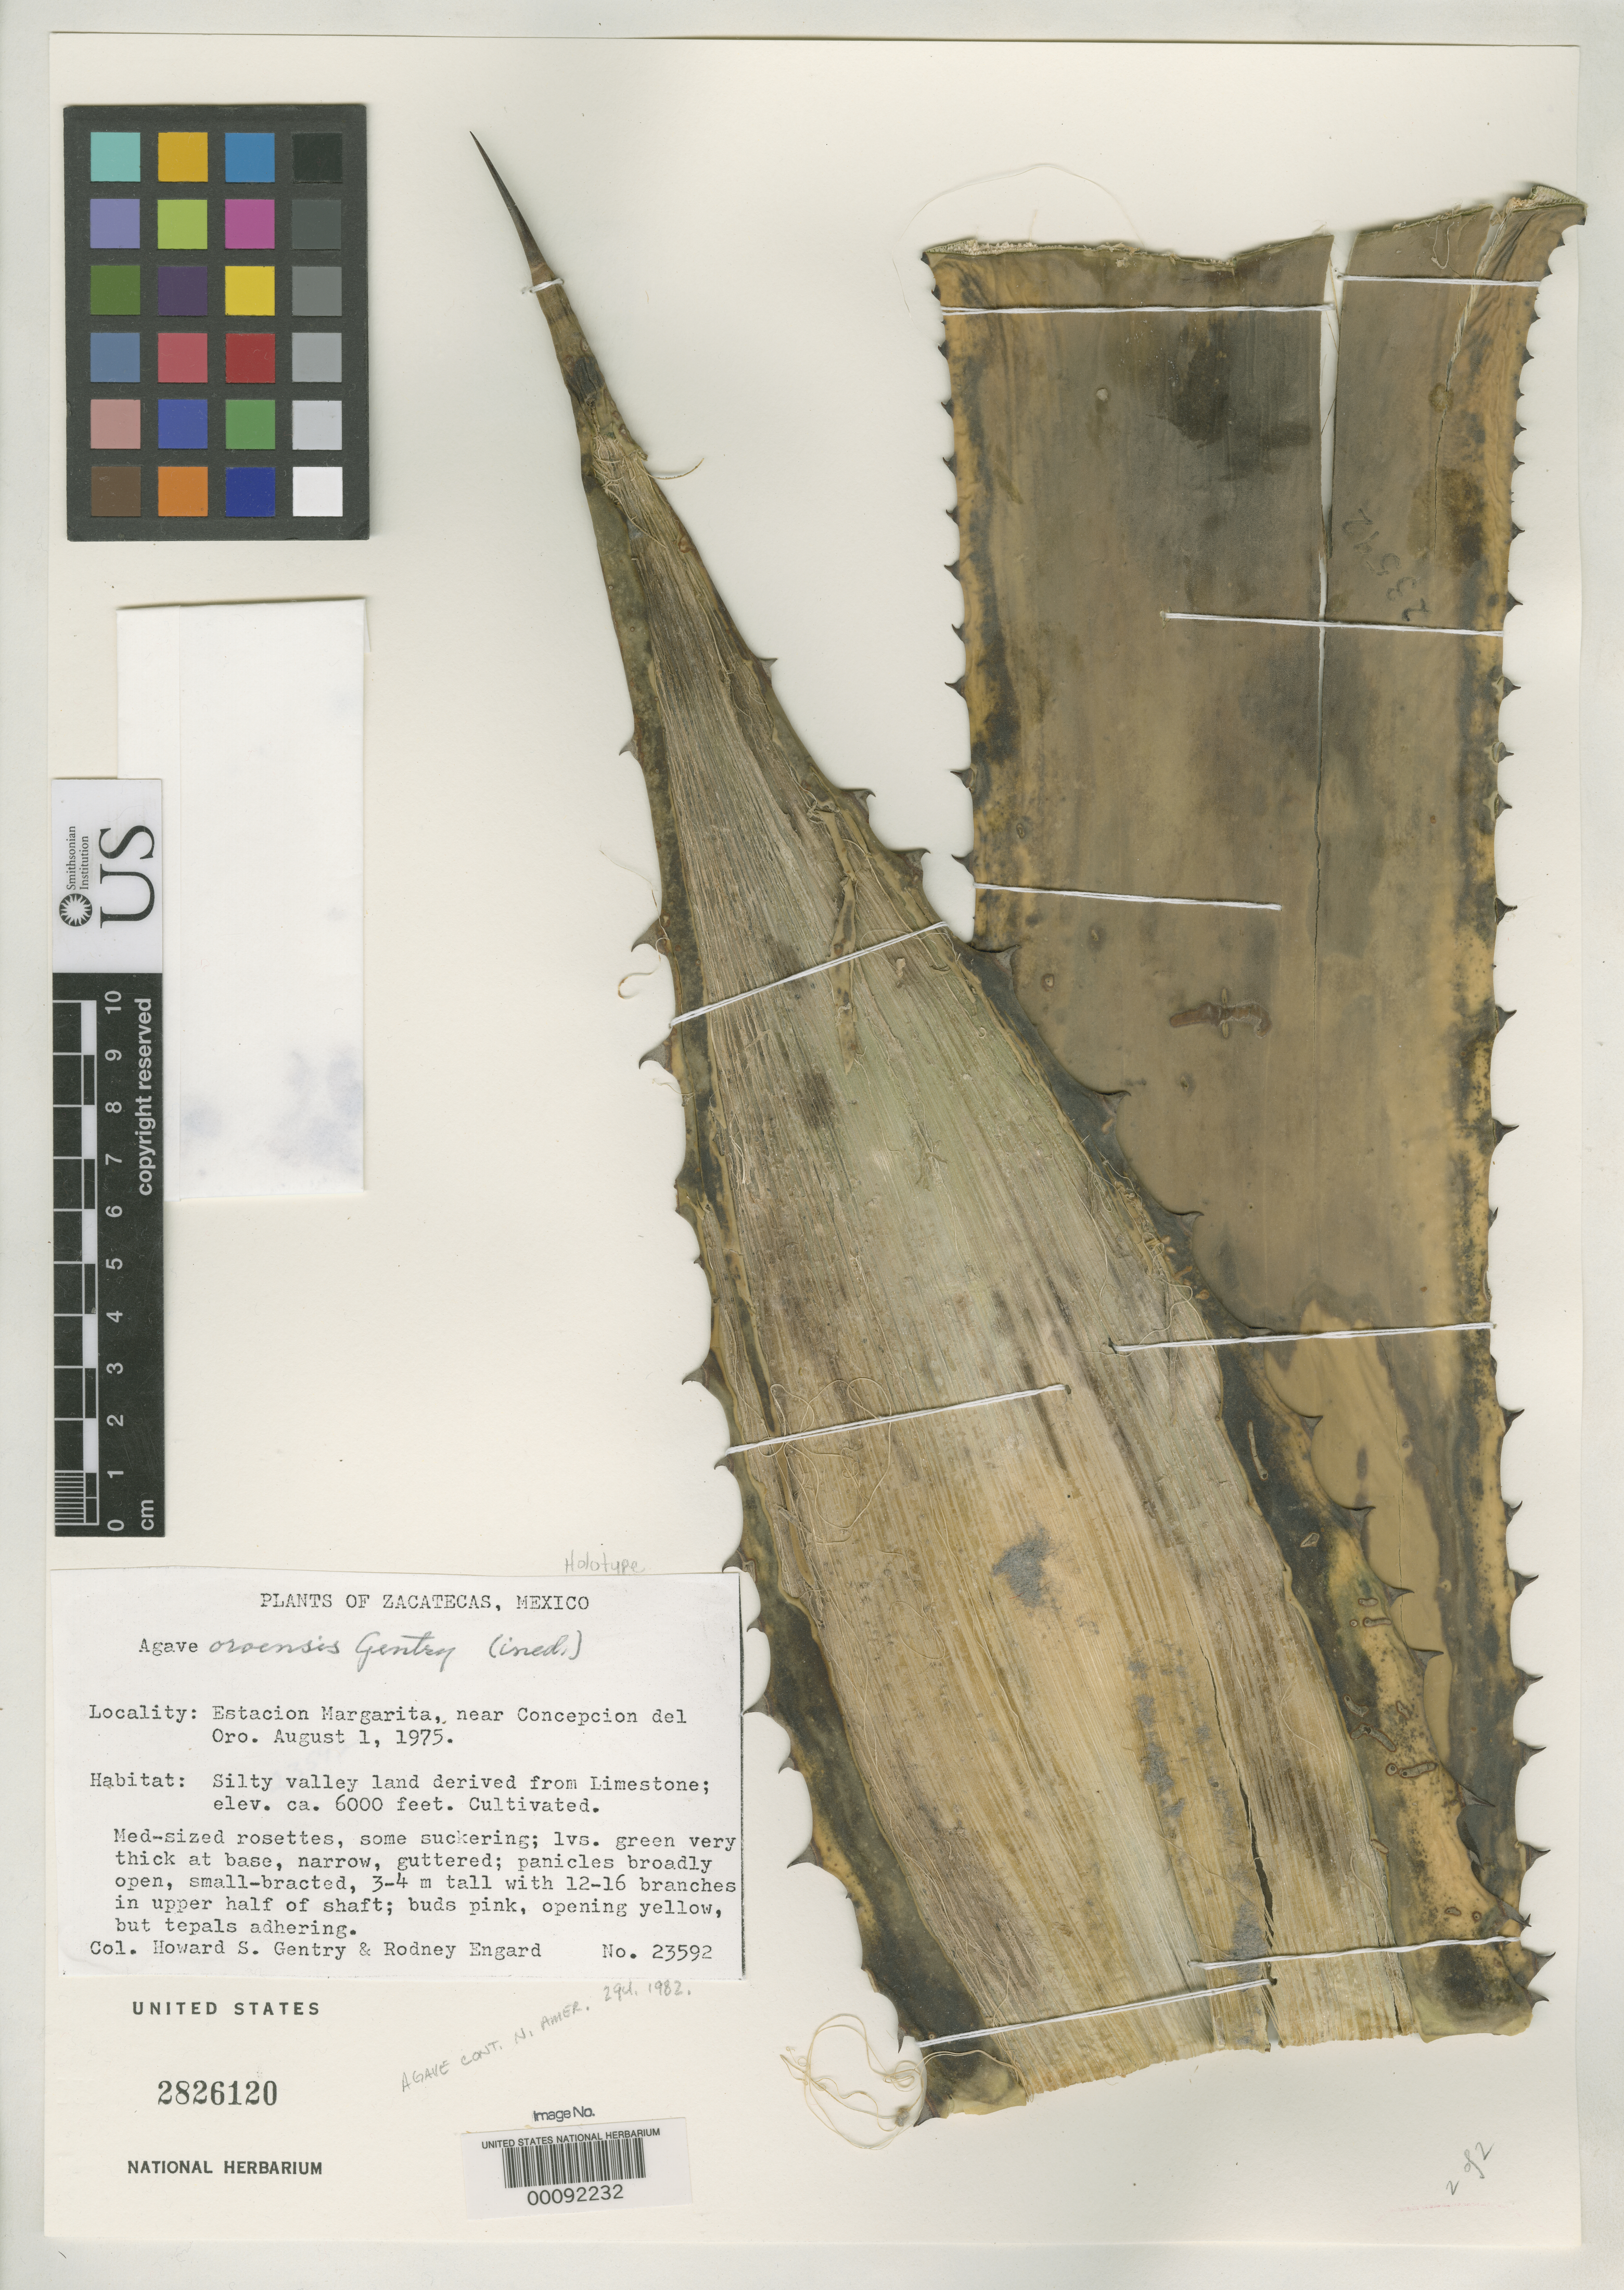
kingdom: Plantae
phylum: Tracheophyta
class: Liliopsida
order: Asparagales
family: Asparagaceae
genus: Agave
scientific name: Agave oroensis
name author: Gentry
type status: Holotype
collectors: H. S. Gentry & R. Engard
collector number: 23592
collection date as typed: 01 Aug 1975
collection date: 1975-08-01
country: Mexico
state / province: Zacatecas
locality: Estacion Margarita, near Concepcion del Oro.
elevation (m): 1829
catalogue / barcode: US 2826120